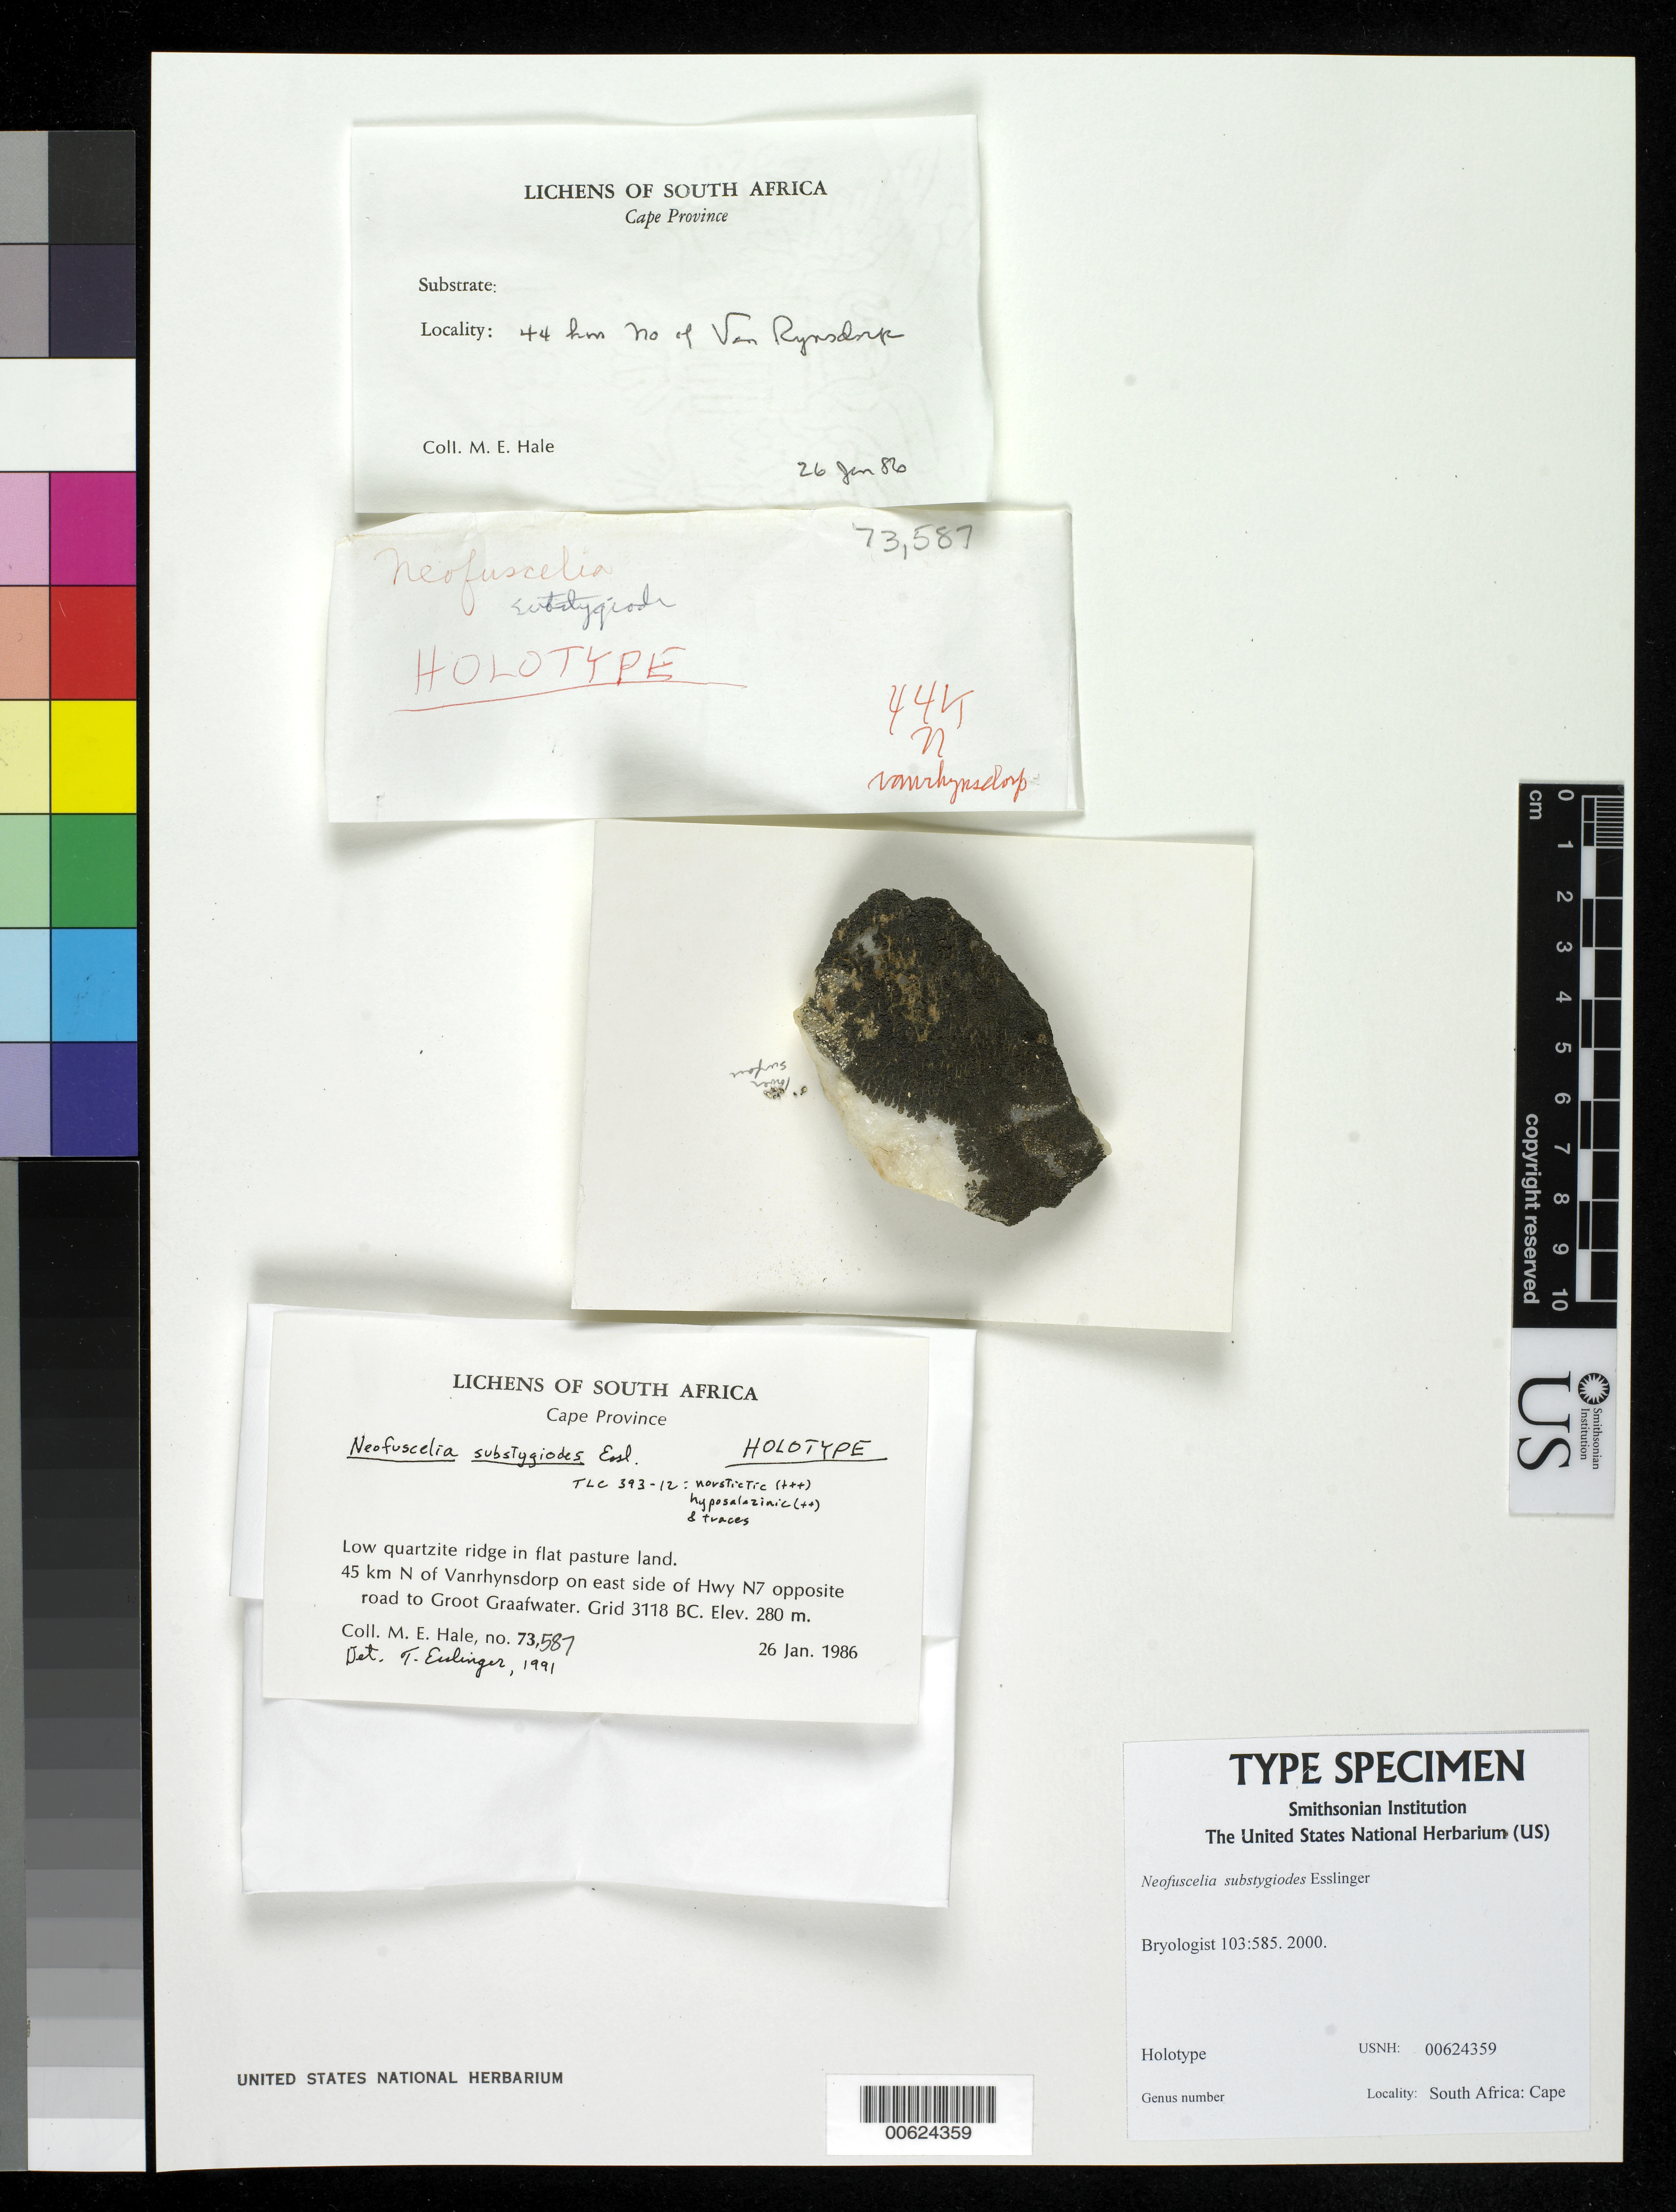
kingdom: Fungi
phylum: Ascomycota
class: Lecanoromycetes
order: Lecanorales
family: Parmeliaceae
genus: Neofuscelia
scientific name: Neofuscelia substygiodes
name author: Essl.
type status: Holotype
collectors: M. Hale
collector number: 73587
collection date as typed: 26 Jan 1986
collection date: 1986-01-26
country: South Africa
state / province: Western Cape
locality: N of Vanrhynsdorp on east side of Hwy N7 opposite road to Groot Graafwater. Grid 3118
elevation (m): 280